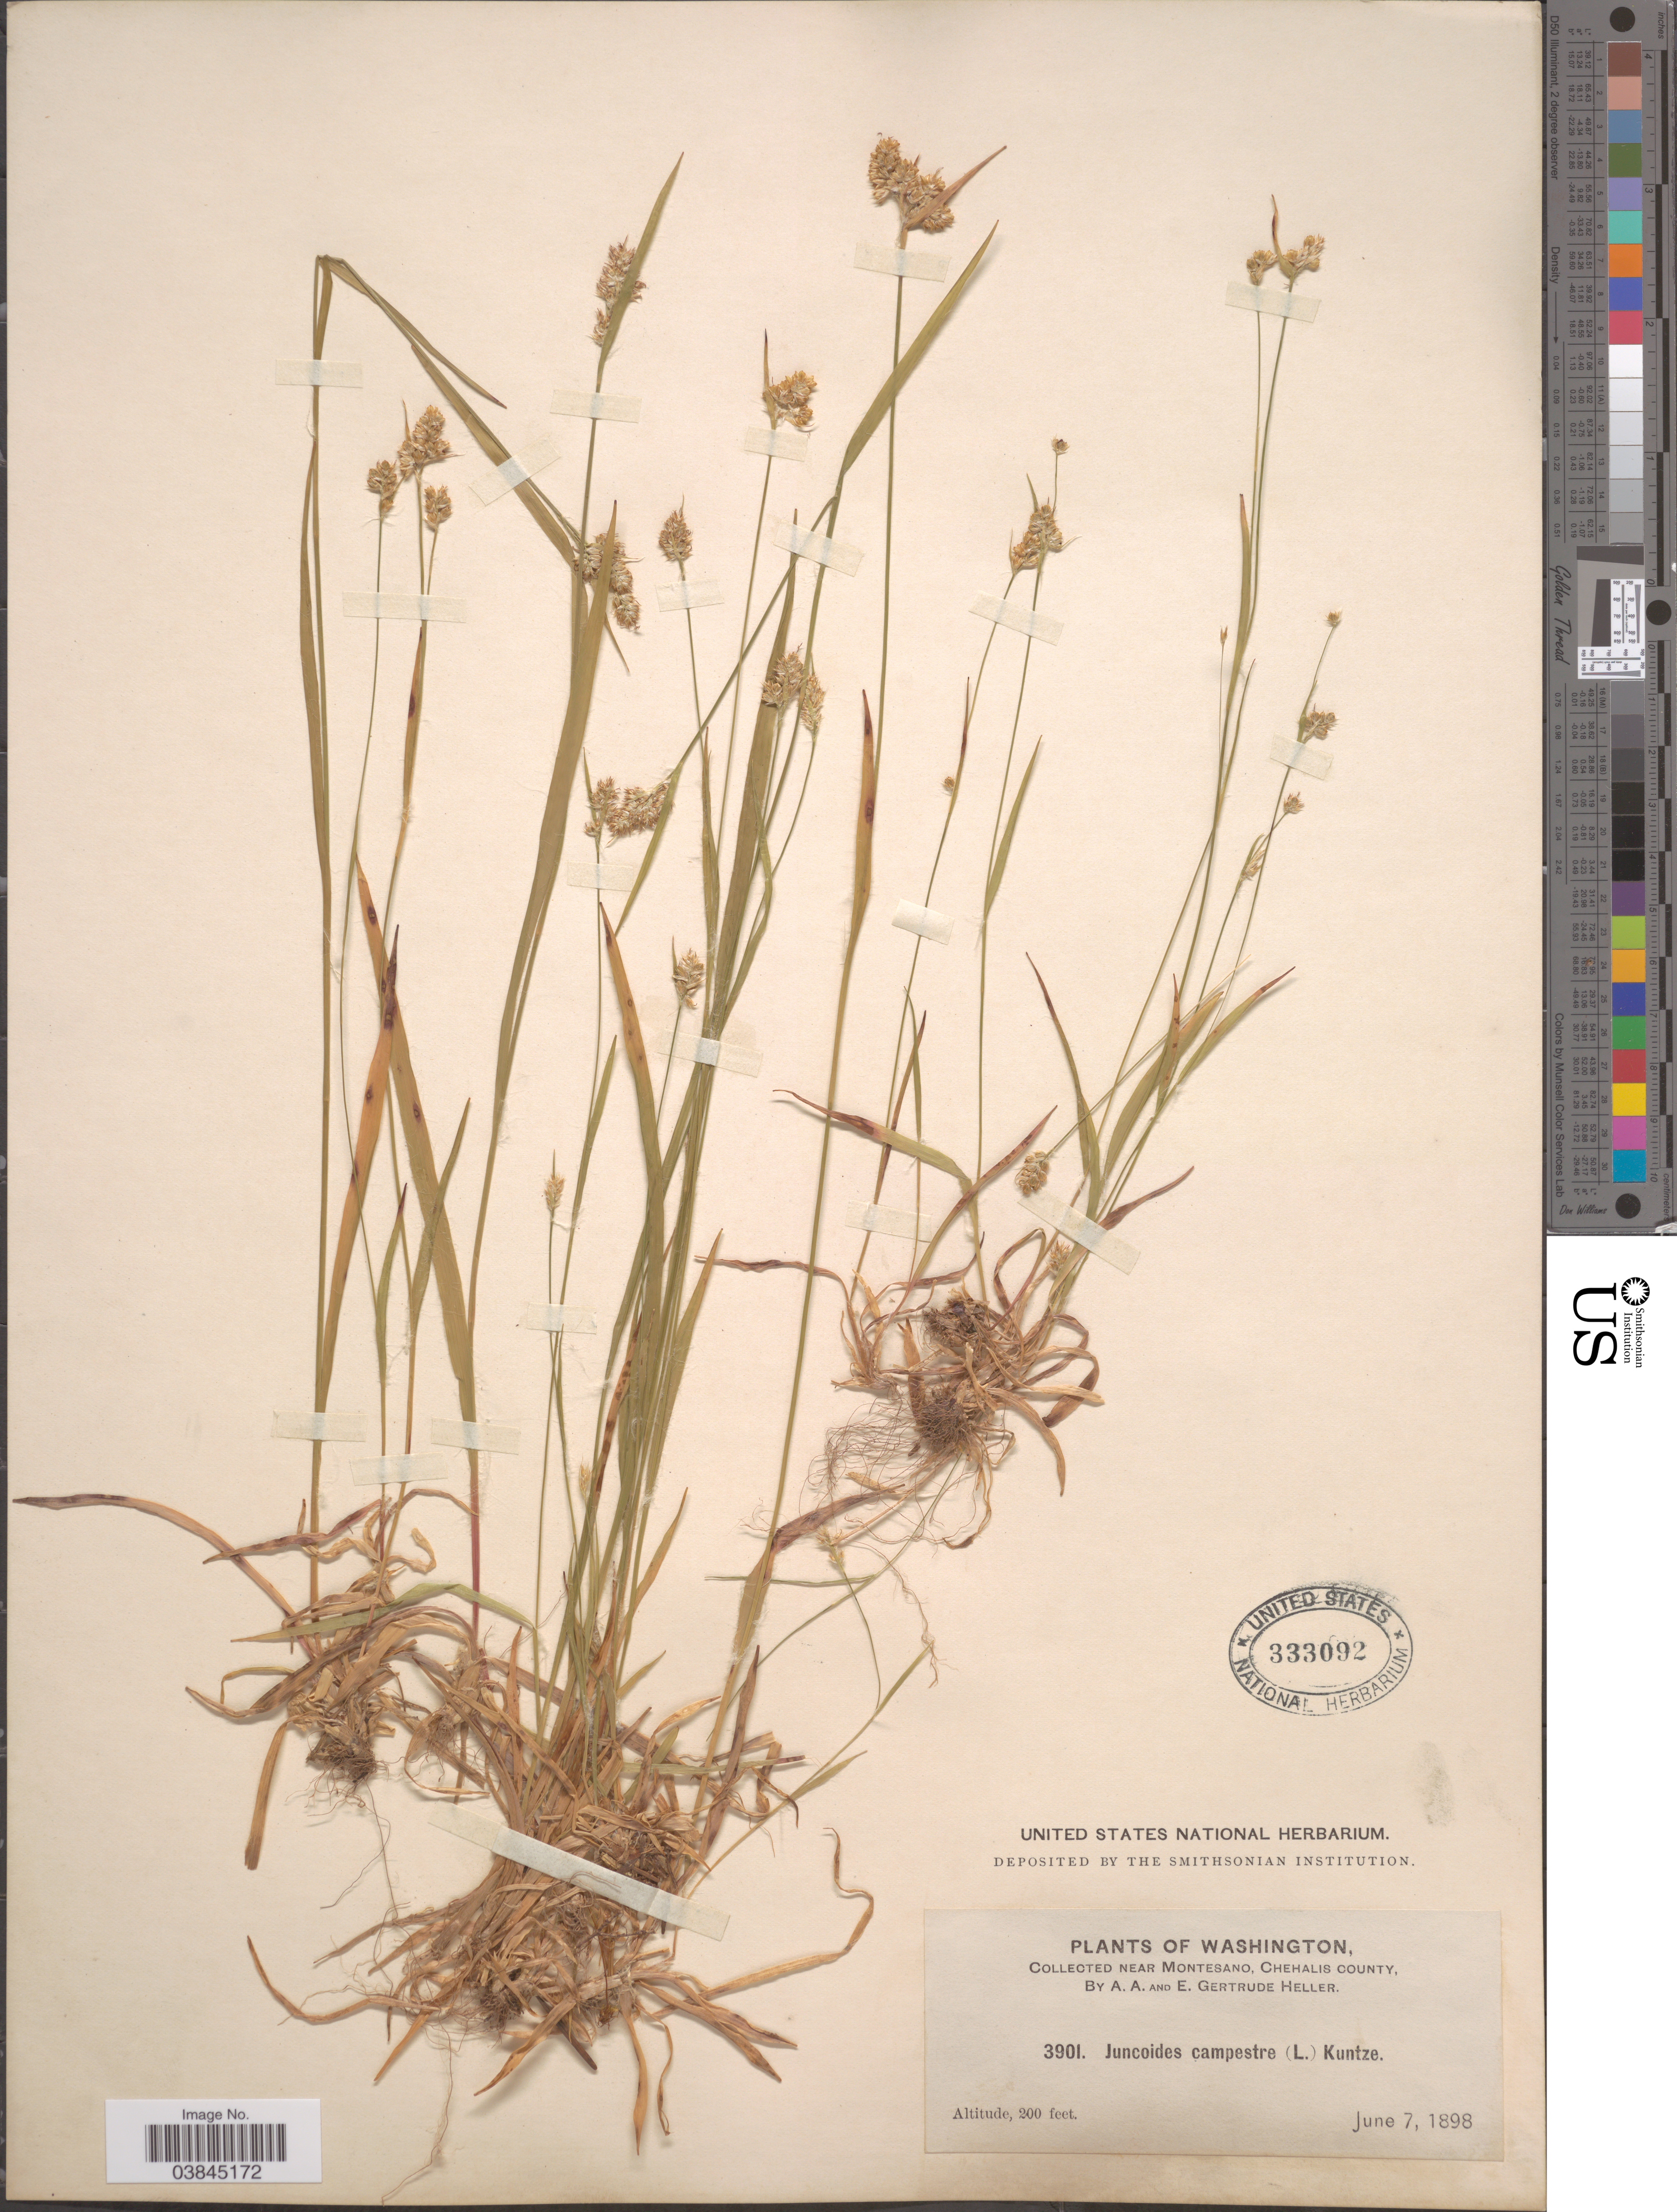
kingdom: Plantae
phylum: Tracheophyta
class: Liliopsida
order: Poales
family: Juncaceae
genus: Luzula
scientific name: Luzula campestris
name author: (L.) DC.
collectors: A. A. Heller & E. G. Heller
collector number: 3901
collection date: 1898-06-07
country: United States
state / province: Washington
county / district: Grays Harbor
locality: Near Montesano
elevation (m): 61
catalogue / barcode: US 333092